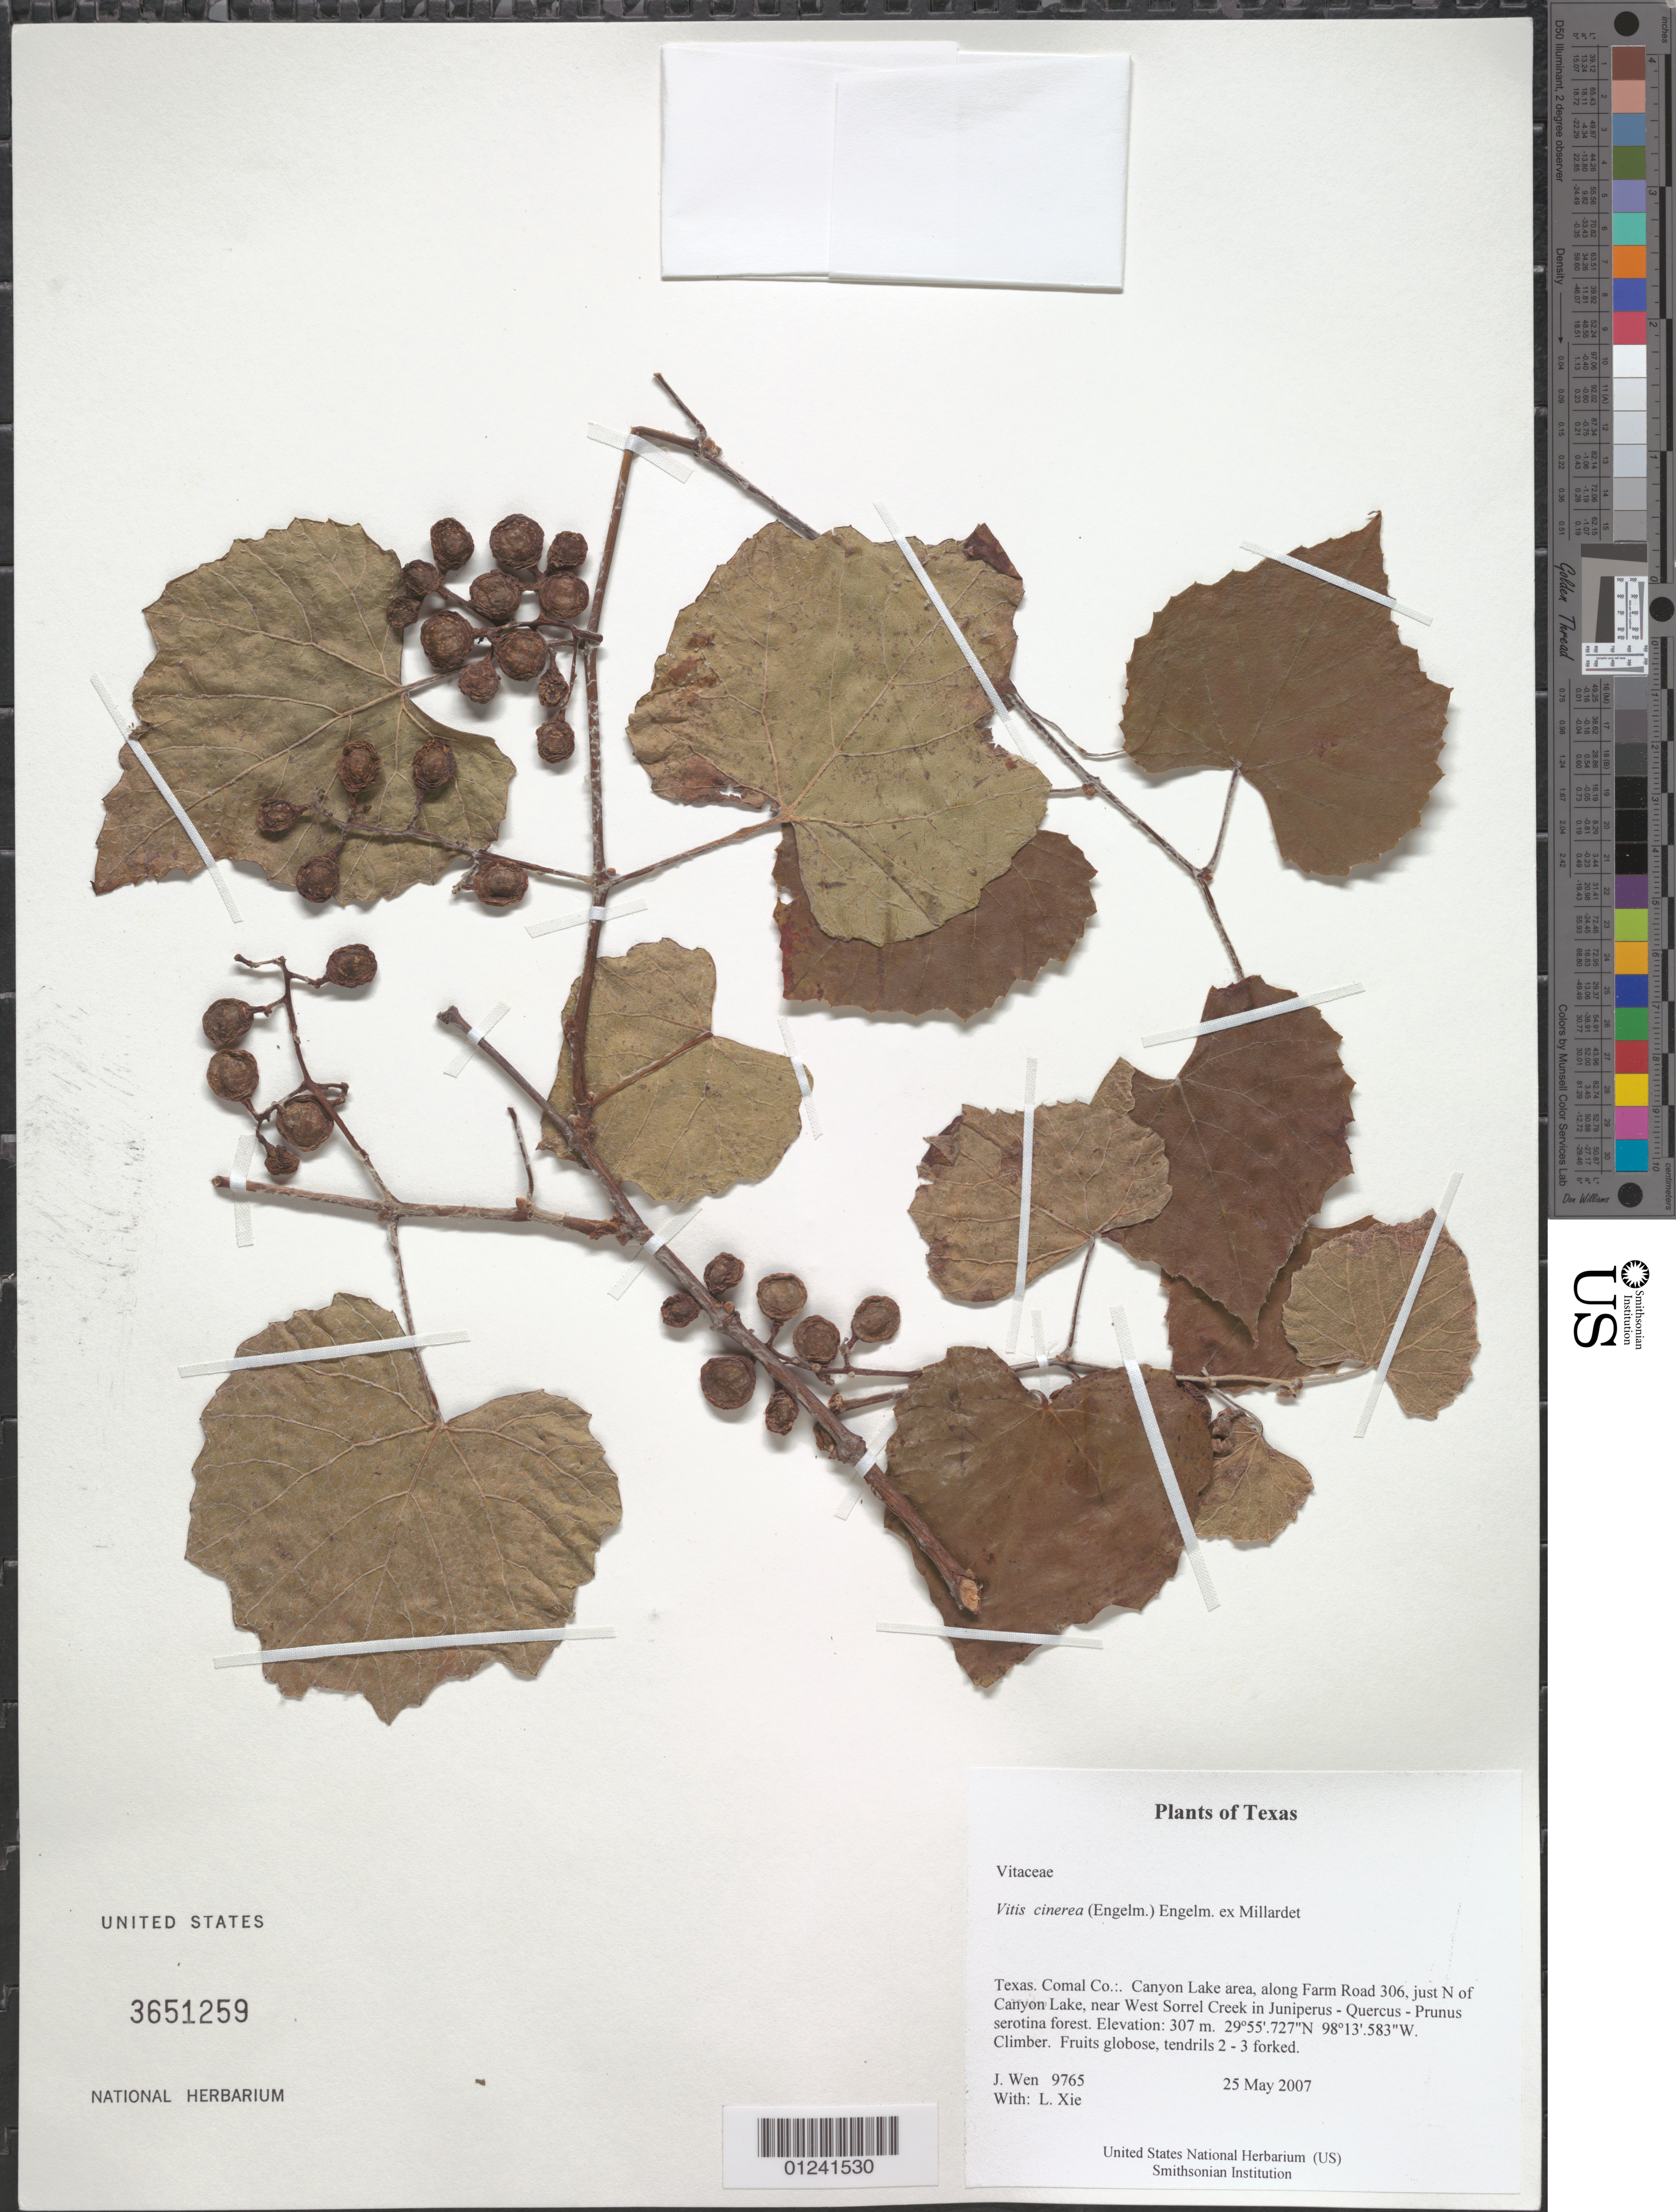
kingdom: Plantae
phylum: Tracheophyta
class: Magnoliopsida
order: Vitales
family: Vitaceae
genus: Vitis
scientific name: Vitis cinerea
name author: (Engelm.) Millardet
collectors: J. Wen & L. Xie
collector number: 9765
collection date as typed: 25 May 2007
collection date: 2007-05-25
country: United States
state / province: Texas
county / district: Comal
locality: Canyon Lake area, along Farm Road 306, just N of Canyon Lake, near West Sorrel Creek in Juniperus - Quercus - Prunus serotina forest.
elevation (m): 307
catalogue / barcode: US 3651259